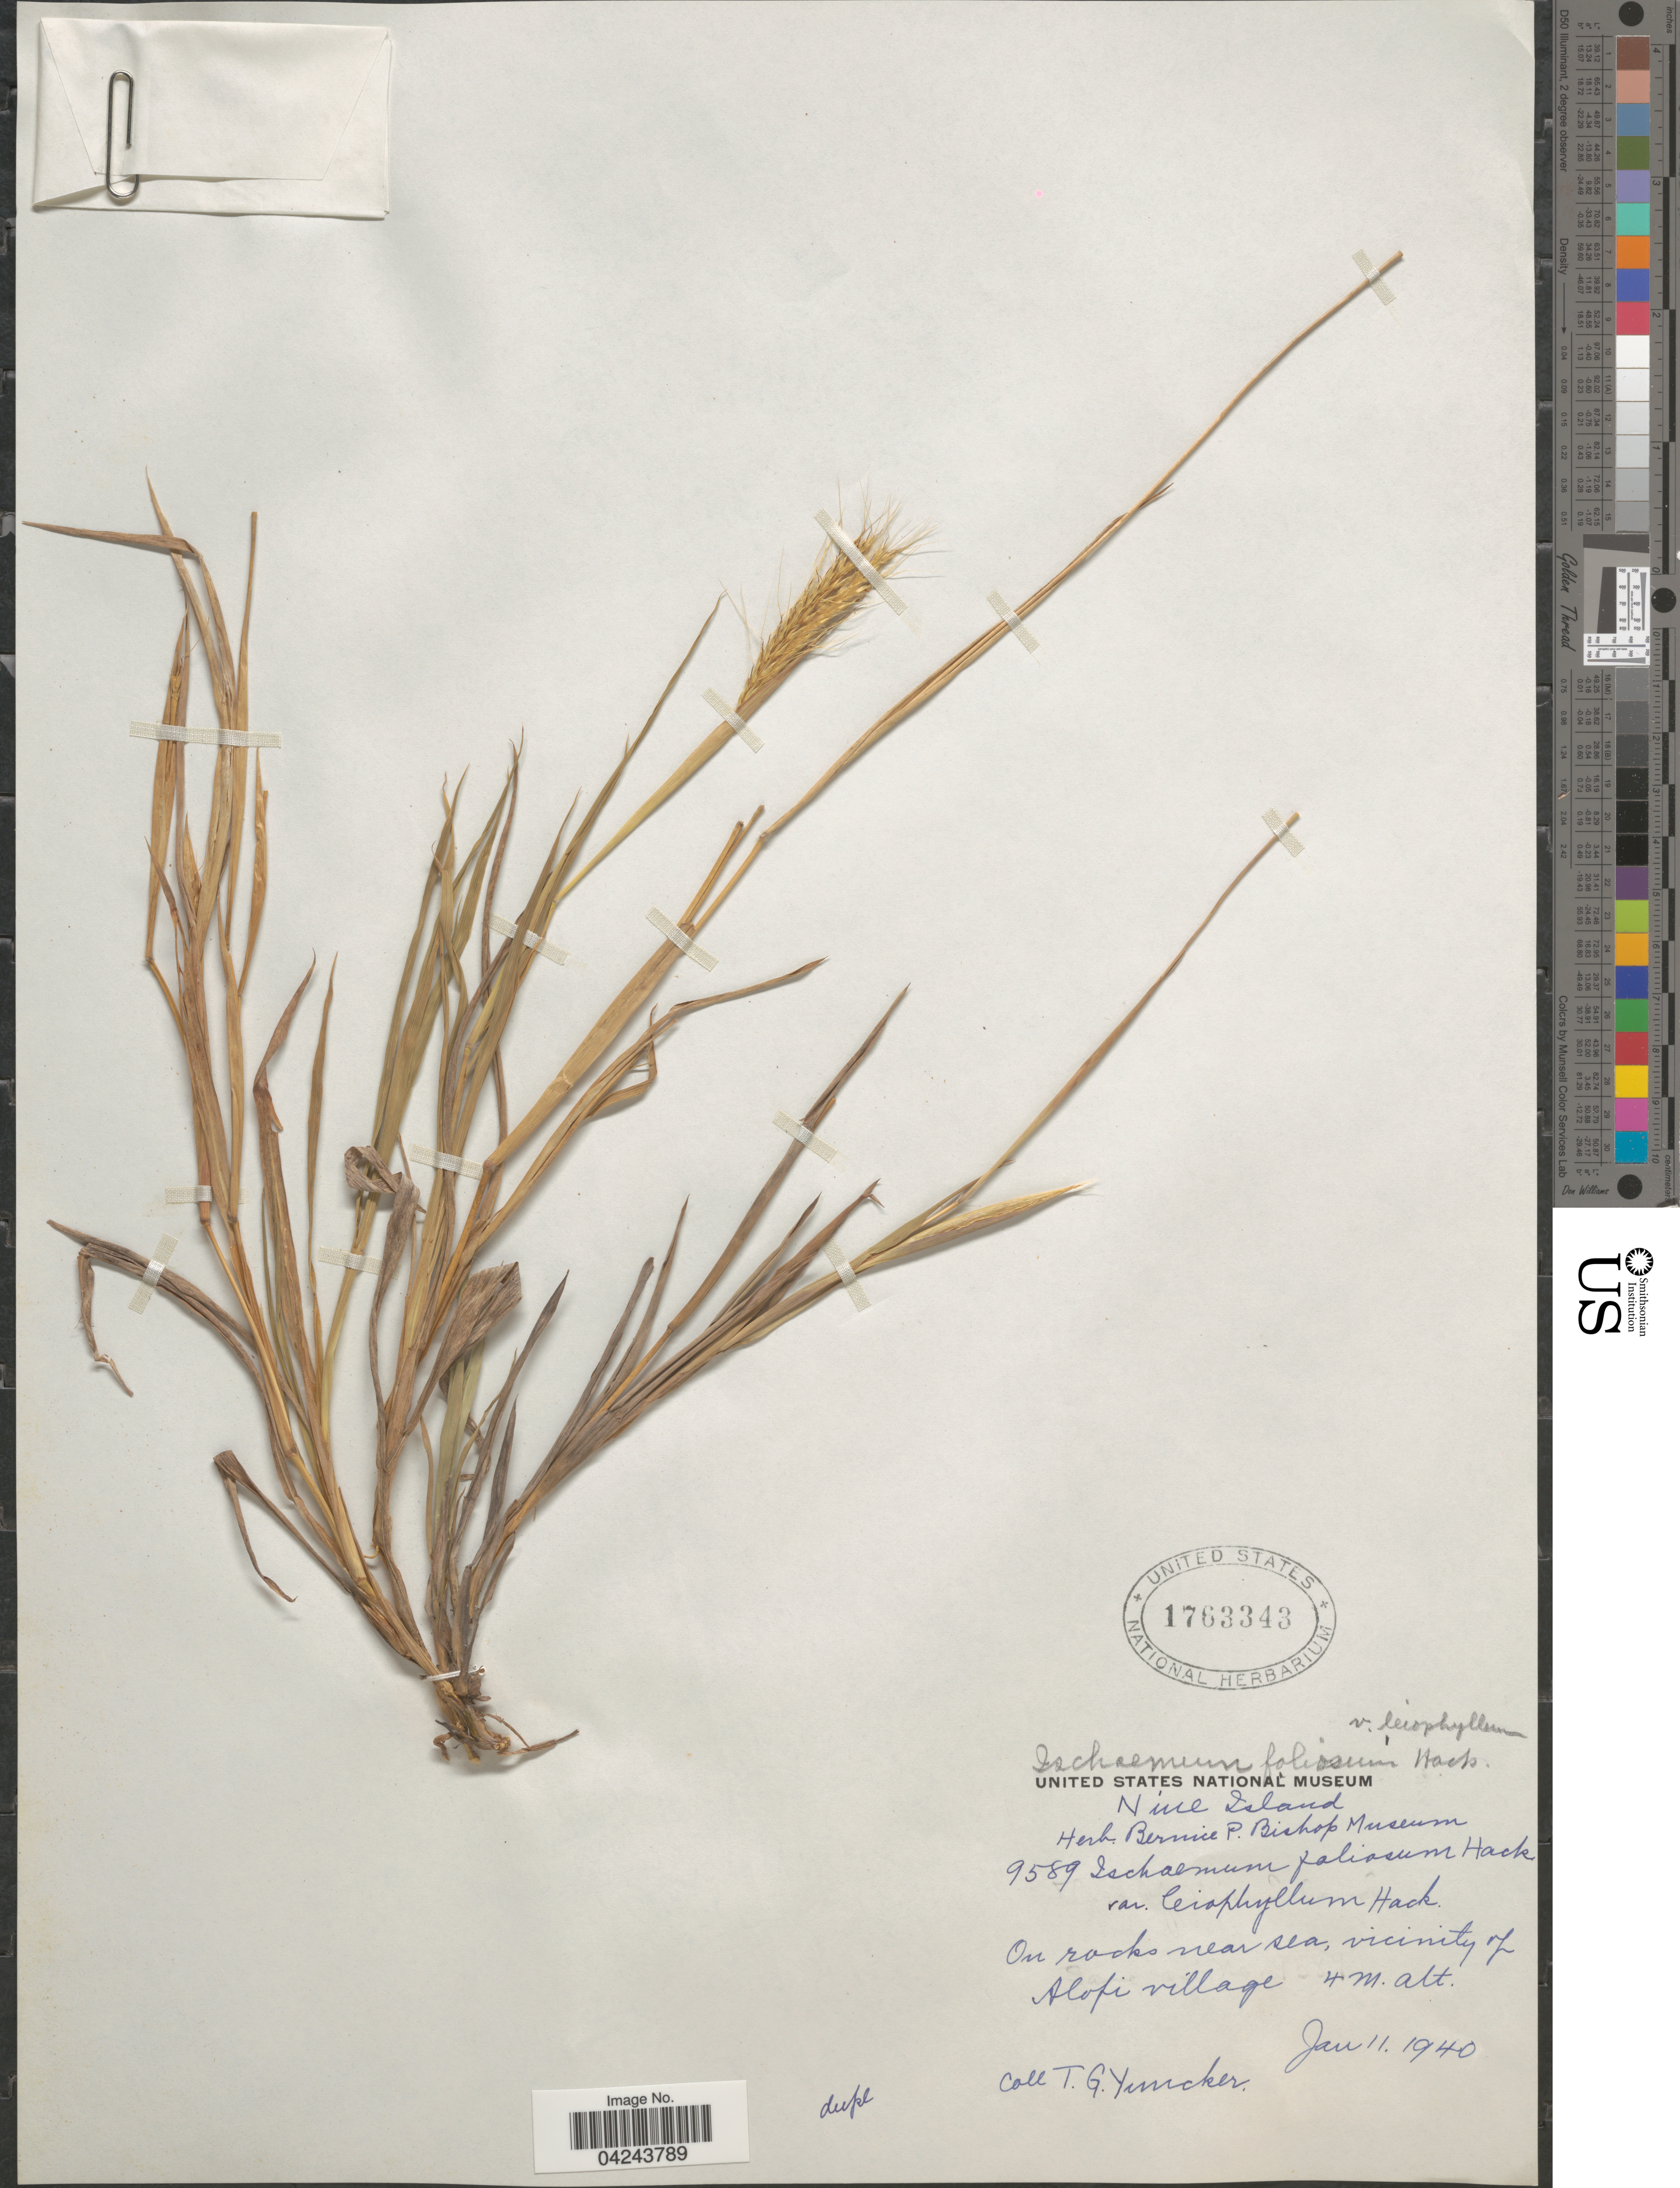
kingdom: Plantae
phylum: Tracheophyta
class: Liliopsida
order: Poales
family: Poaceae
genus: Ischaemum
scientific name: Ischaemum murinum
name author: G. Forst.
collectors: T. G. Yuncker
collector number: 9589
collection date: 1940-01-11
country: Wallis and Futuna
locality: Niue Island. On rocks near sea, vicinity of Alofi village.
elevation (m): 4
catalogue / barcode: US 1763343